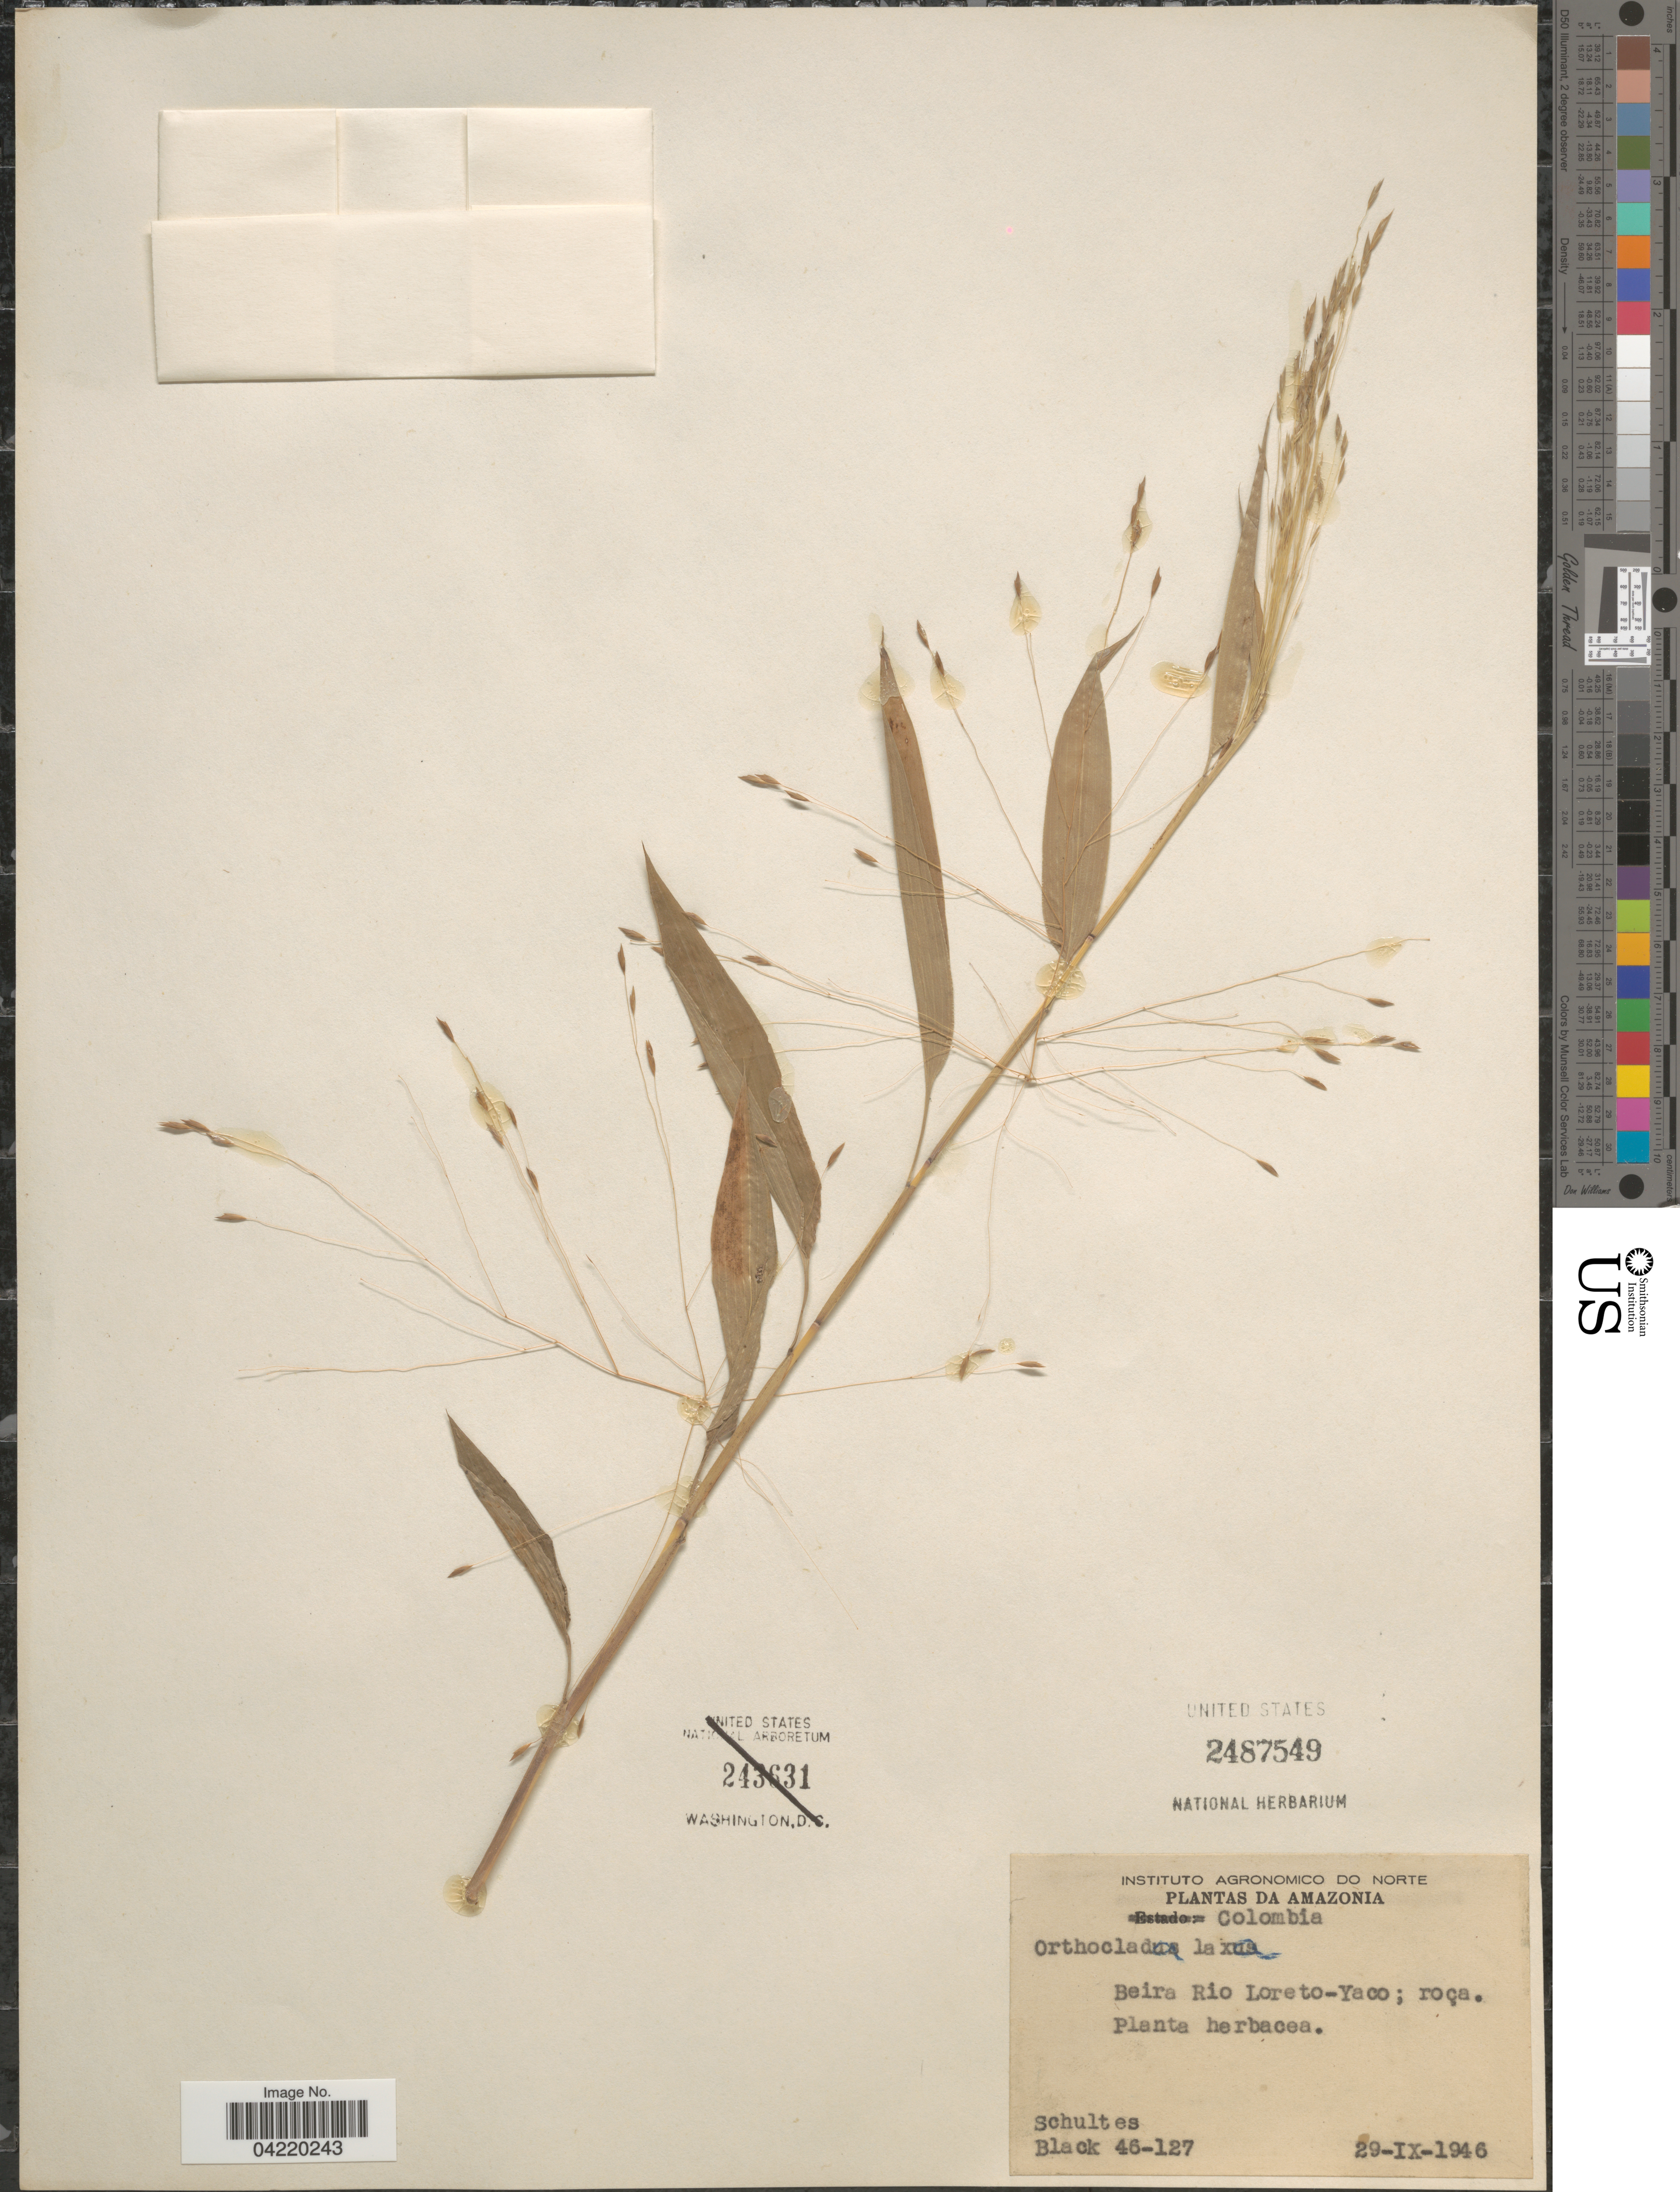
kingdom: Plantae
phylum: Tracheophyta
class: Liliopsida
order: Poales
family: Poaceae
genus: Orthoclada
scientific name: Orthoclada laxa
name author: P. Beauv.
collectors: -- Schultes & -- Black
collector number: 46-127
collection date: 1946-09-29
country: Colombia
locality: Amazonia. Beira Rio Loreto-Yaco; roça.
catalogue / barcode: US 2487549